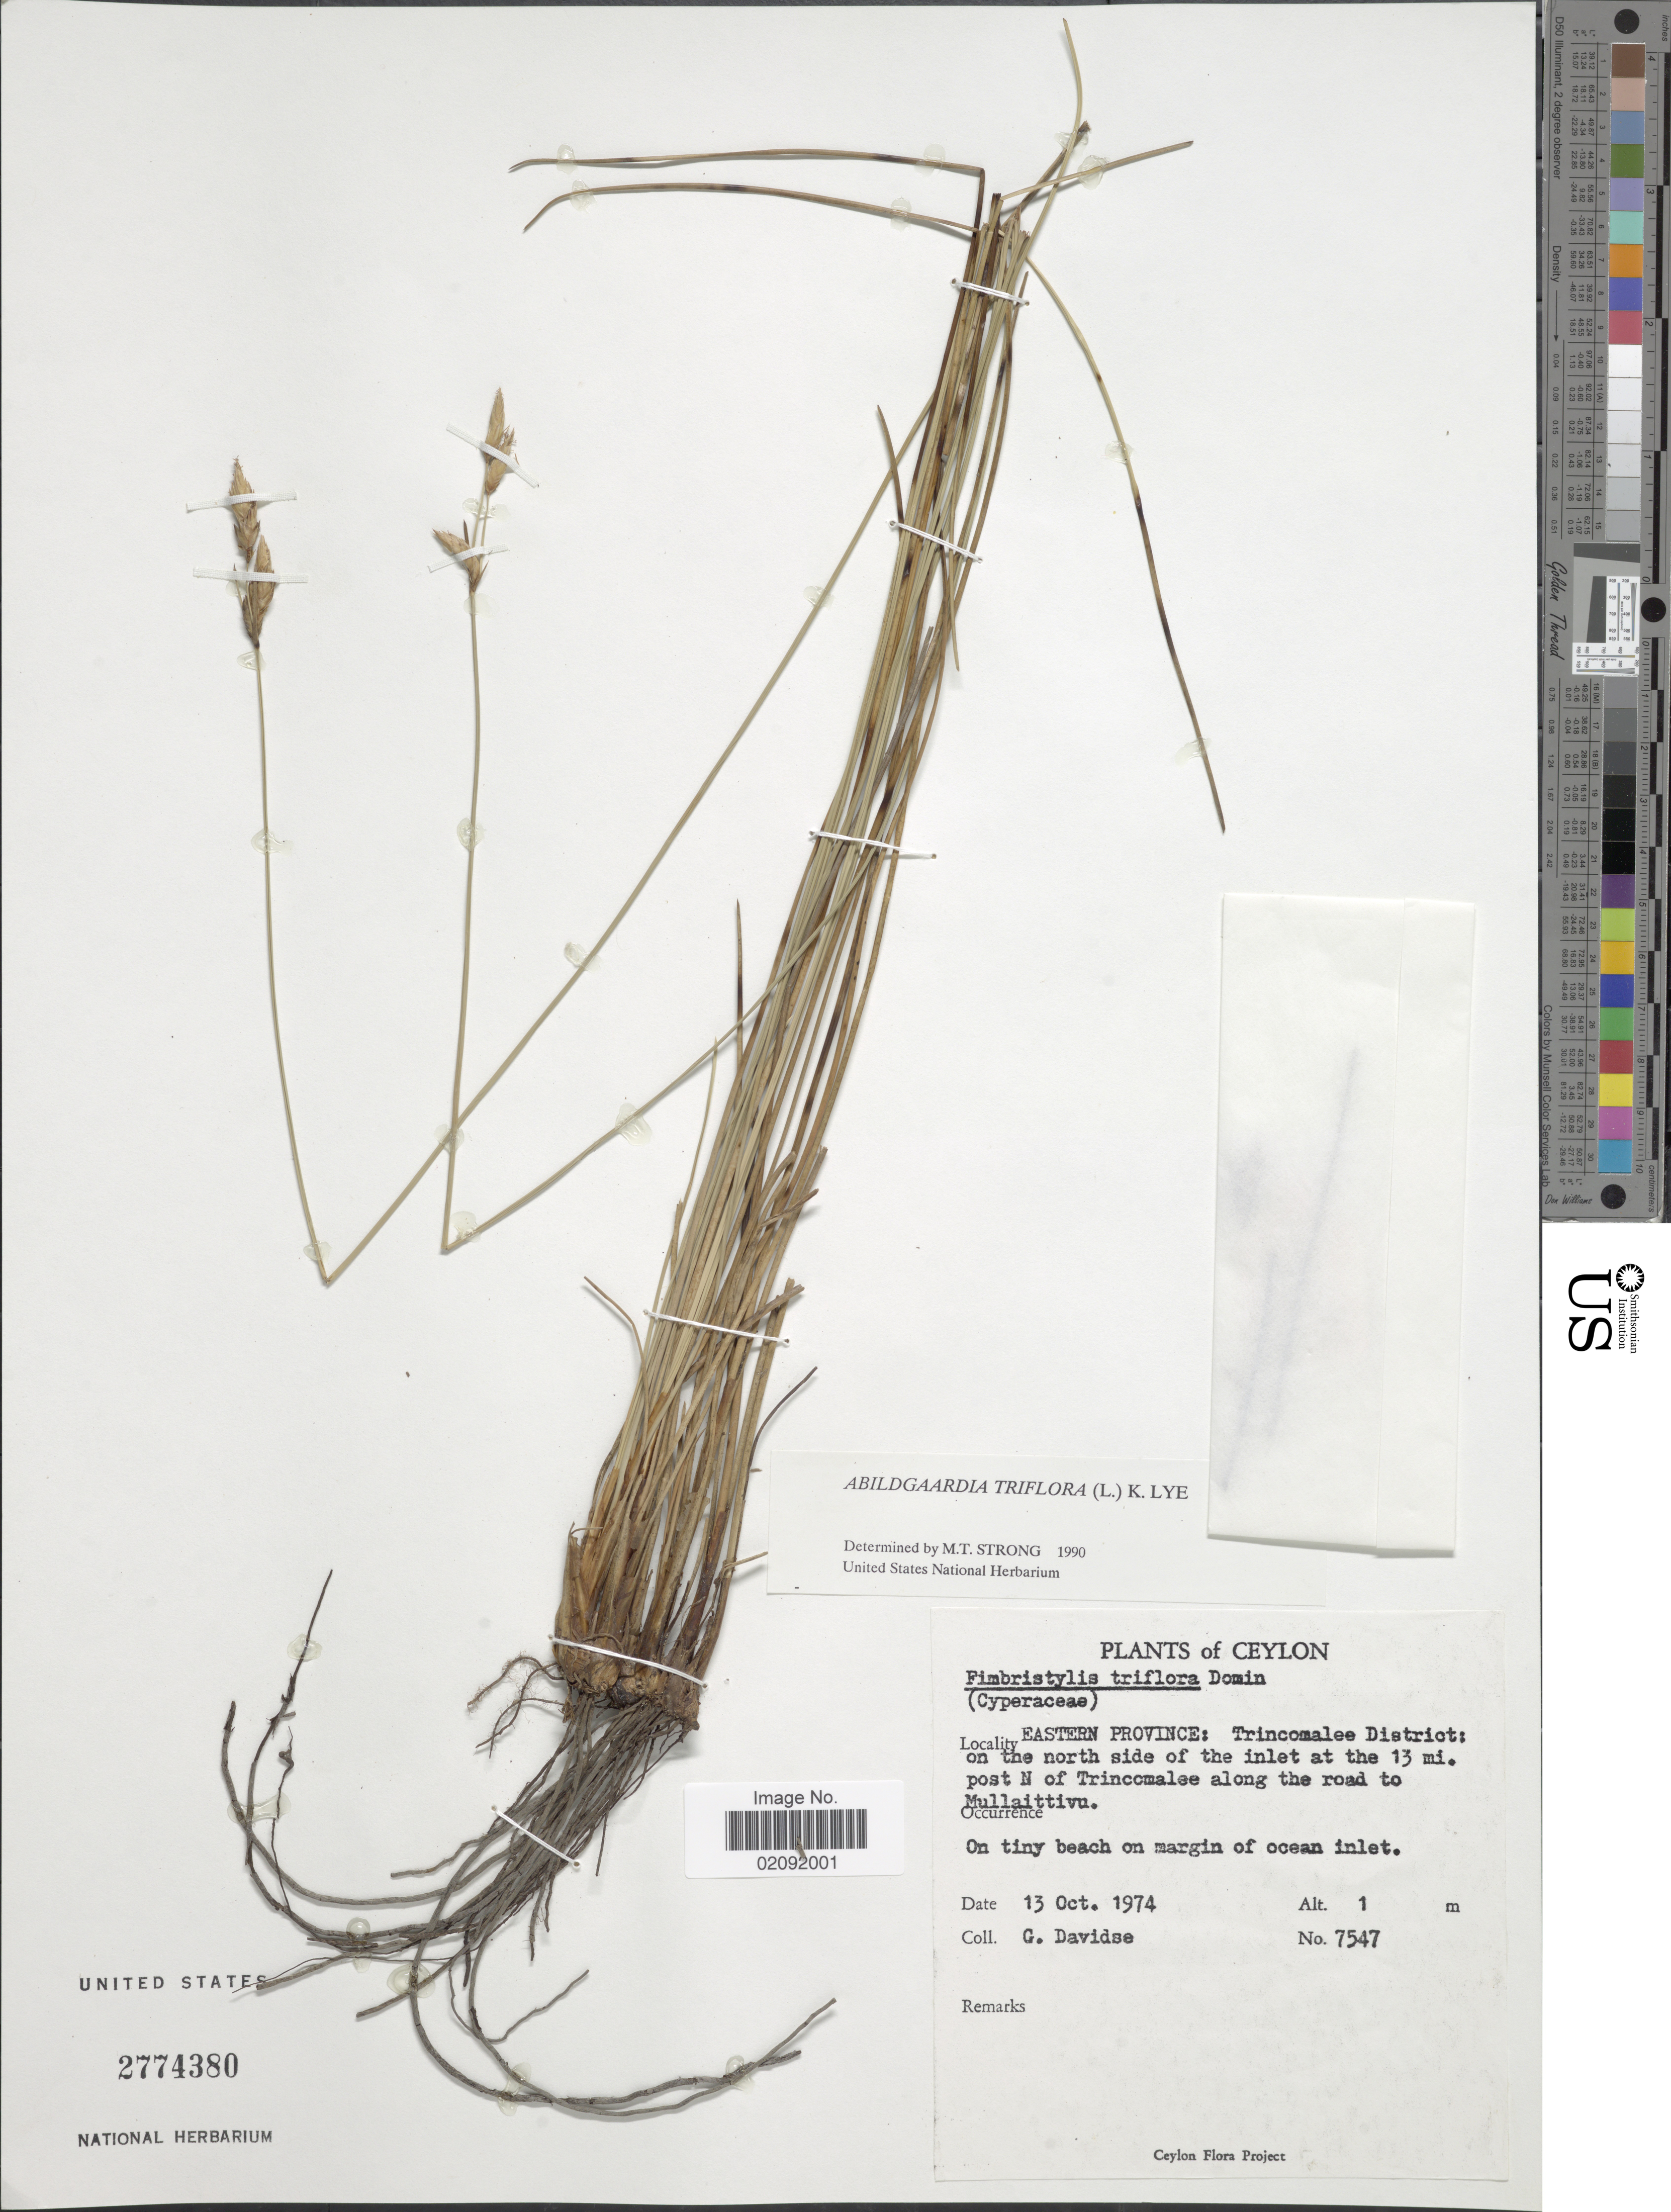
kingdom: Plantae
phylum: Tracheophyta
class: Liliopsida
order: Poales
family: Cyperaceae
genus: Abildgaardia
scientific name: Abildgaardia triflora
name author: (L.) Abeyw.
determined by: Strong, Mark T., (BOT), Smithsonian Institution - National Museum of Natural History (UNITED STATES)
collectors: G. Davidse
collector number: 7547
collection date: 1974-10-13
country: Sri Lanka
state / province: Eastern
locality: Trincomalee District: on the north side of the inlet at the 13 mi. post N of Trincomalee along the road to Mullaittivu, on tiny beach on margin of ocean inlet.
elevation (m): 1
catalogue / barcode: US 2774380